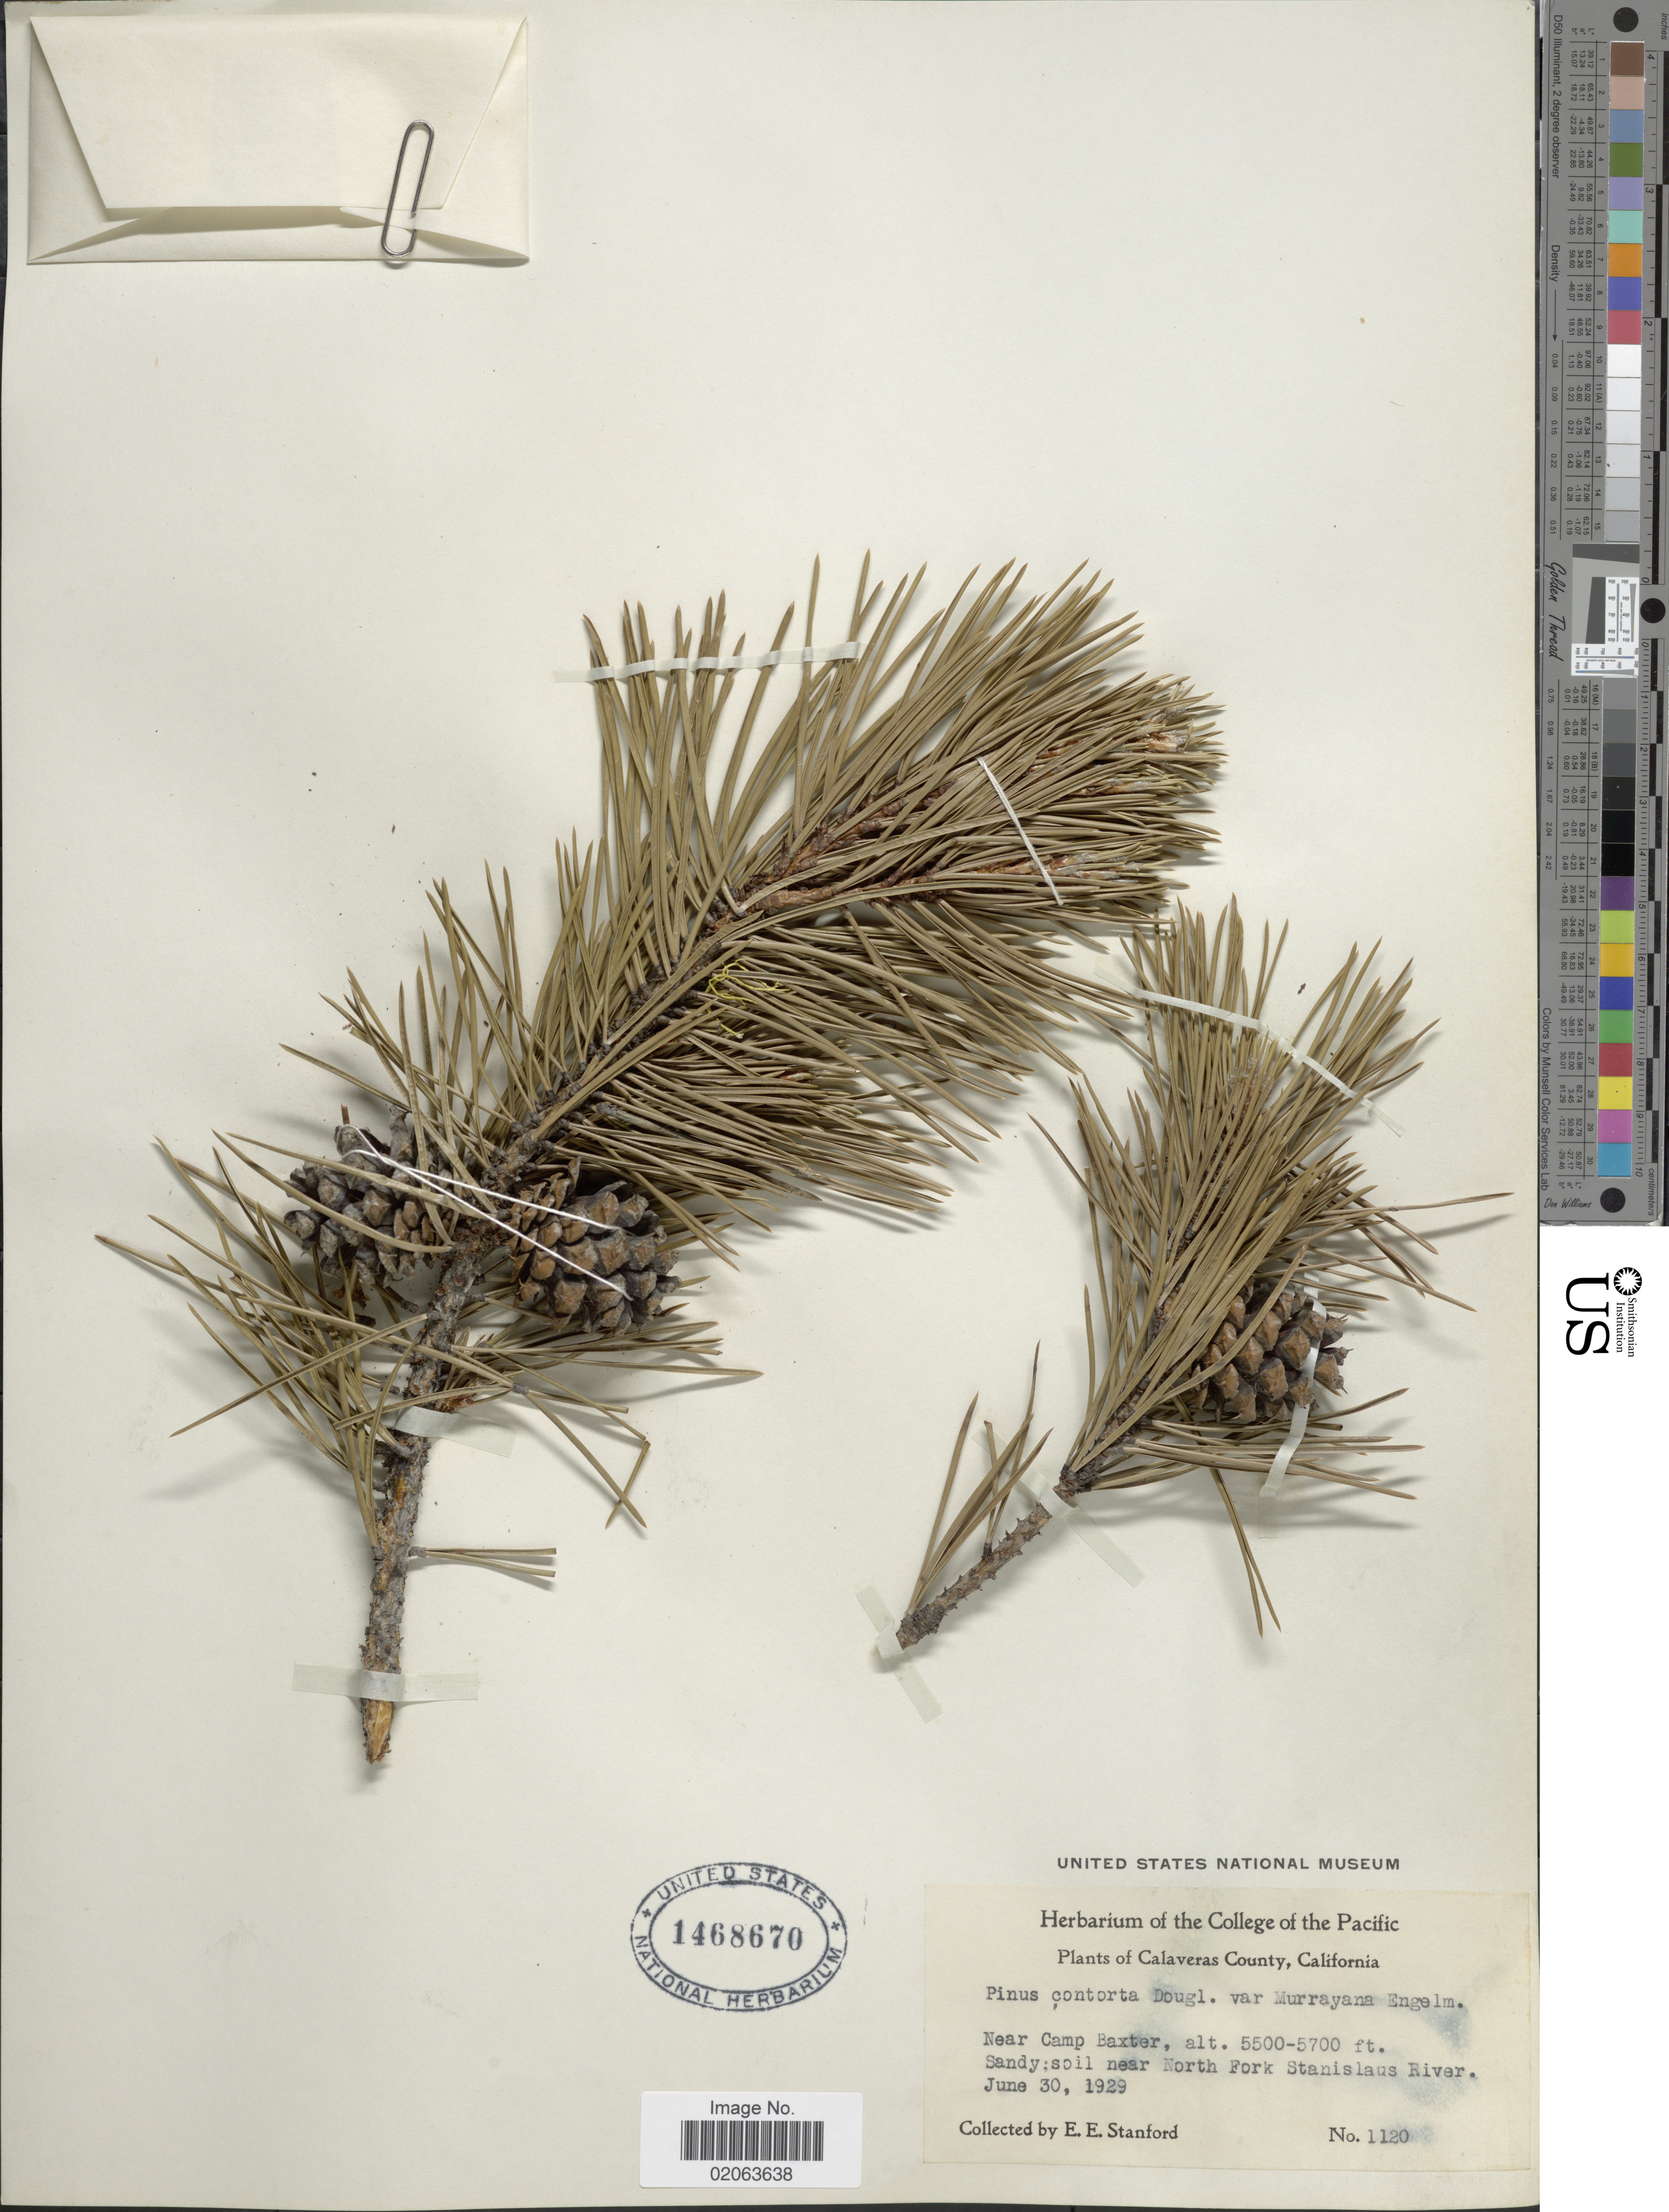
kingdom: Plantae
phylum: Tracheophyta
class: Pinopsida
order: Pinales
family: Pinaceae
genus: Pinus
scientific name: Pinus contorta var. murrayana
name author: (Balf.) S. Watson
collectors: E. Stanford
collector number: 1120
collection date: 1929-06-30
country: United States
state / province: California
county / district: Calaveras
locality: Calaveras County. Near Camp Baxter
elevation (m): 1676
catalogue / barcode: US 1468670